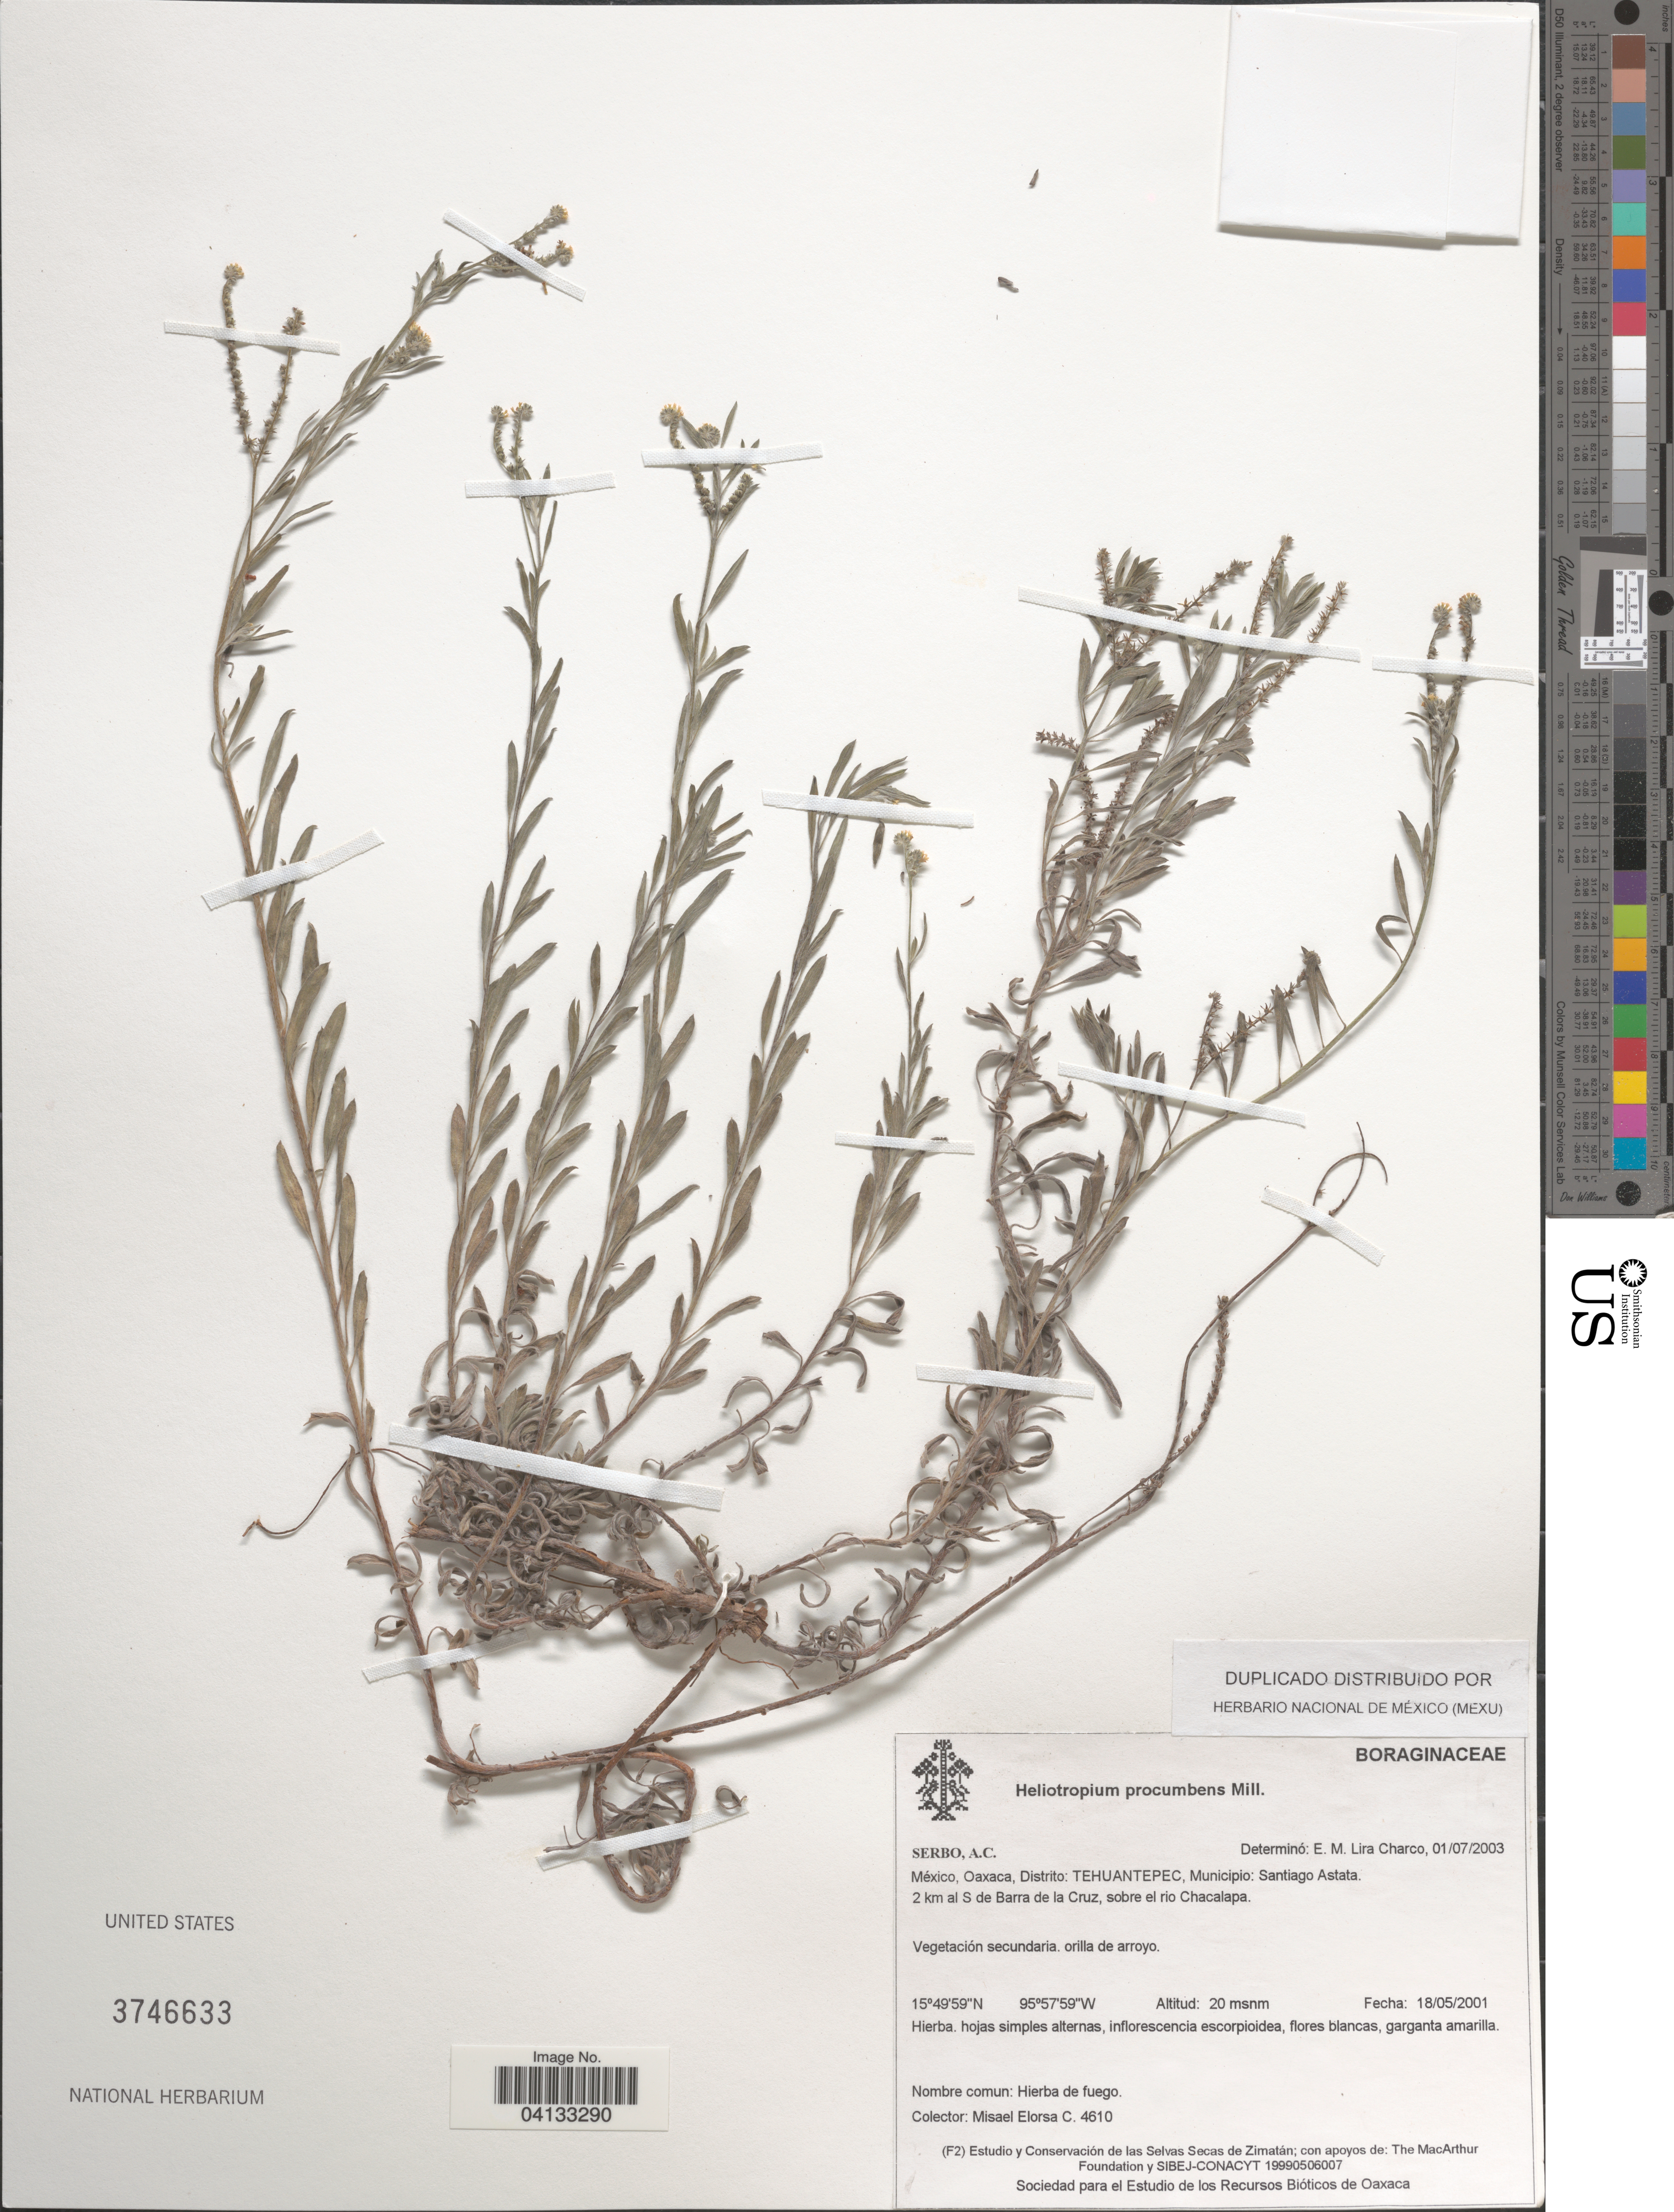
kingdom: Plantae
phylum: Tracheophyta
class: Magnoliopsida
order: Boraginales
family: Heliotropiaceae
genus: Heliotropium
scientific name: Heliotropium procumbens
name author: Mill.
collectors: M. Elorsa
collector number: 4610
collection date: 2001-05-18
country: Mexico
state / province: Oaxaca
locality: Distrito: Tehuantepec, Municipio: Santiago Astata. 2 km al S de Barra de la Cruz, sobre el rio Chacalapa.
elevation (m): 20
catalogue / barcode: US 3746633